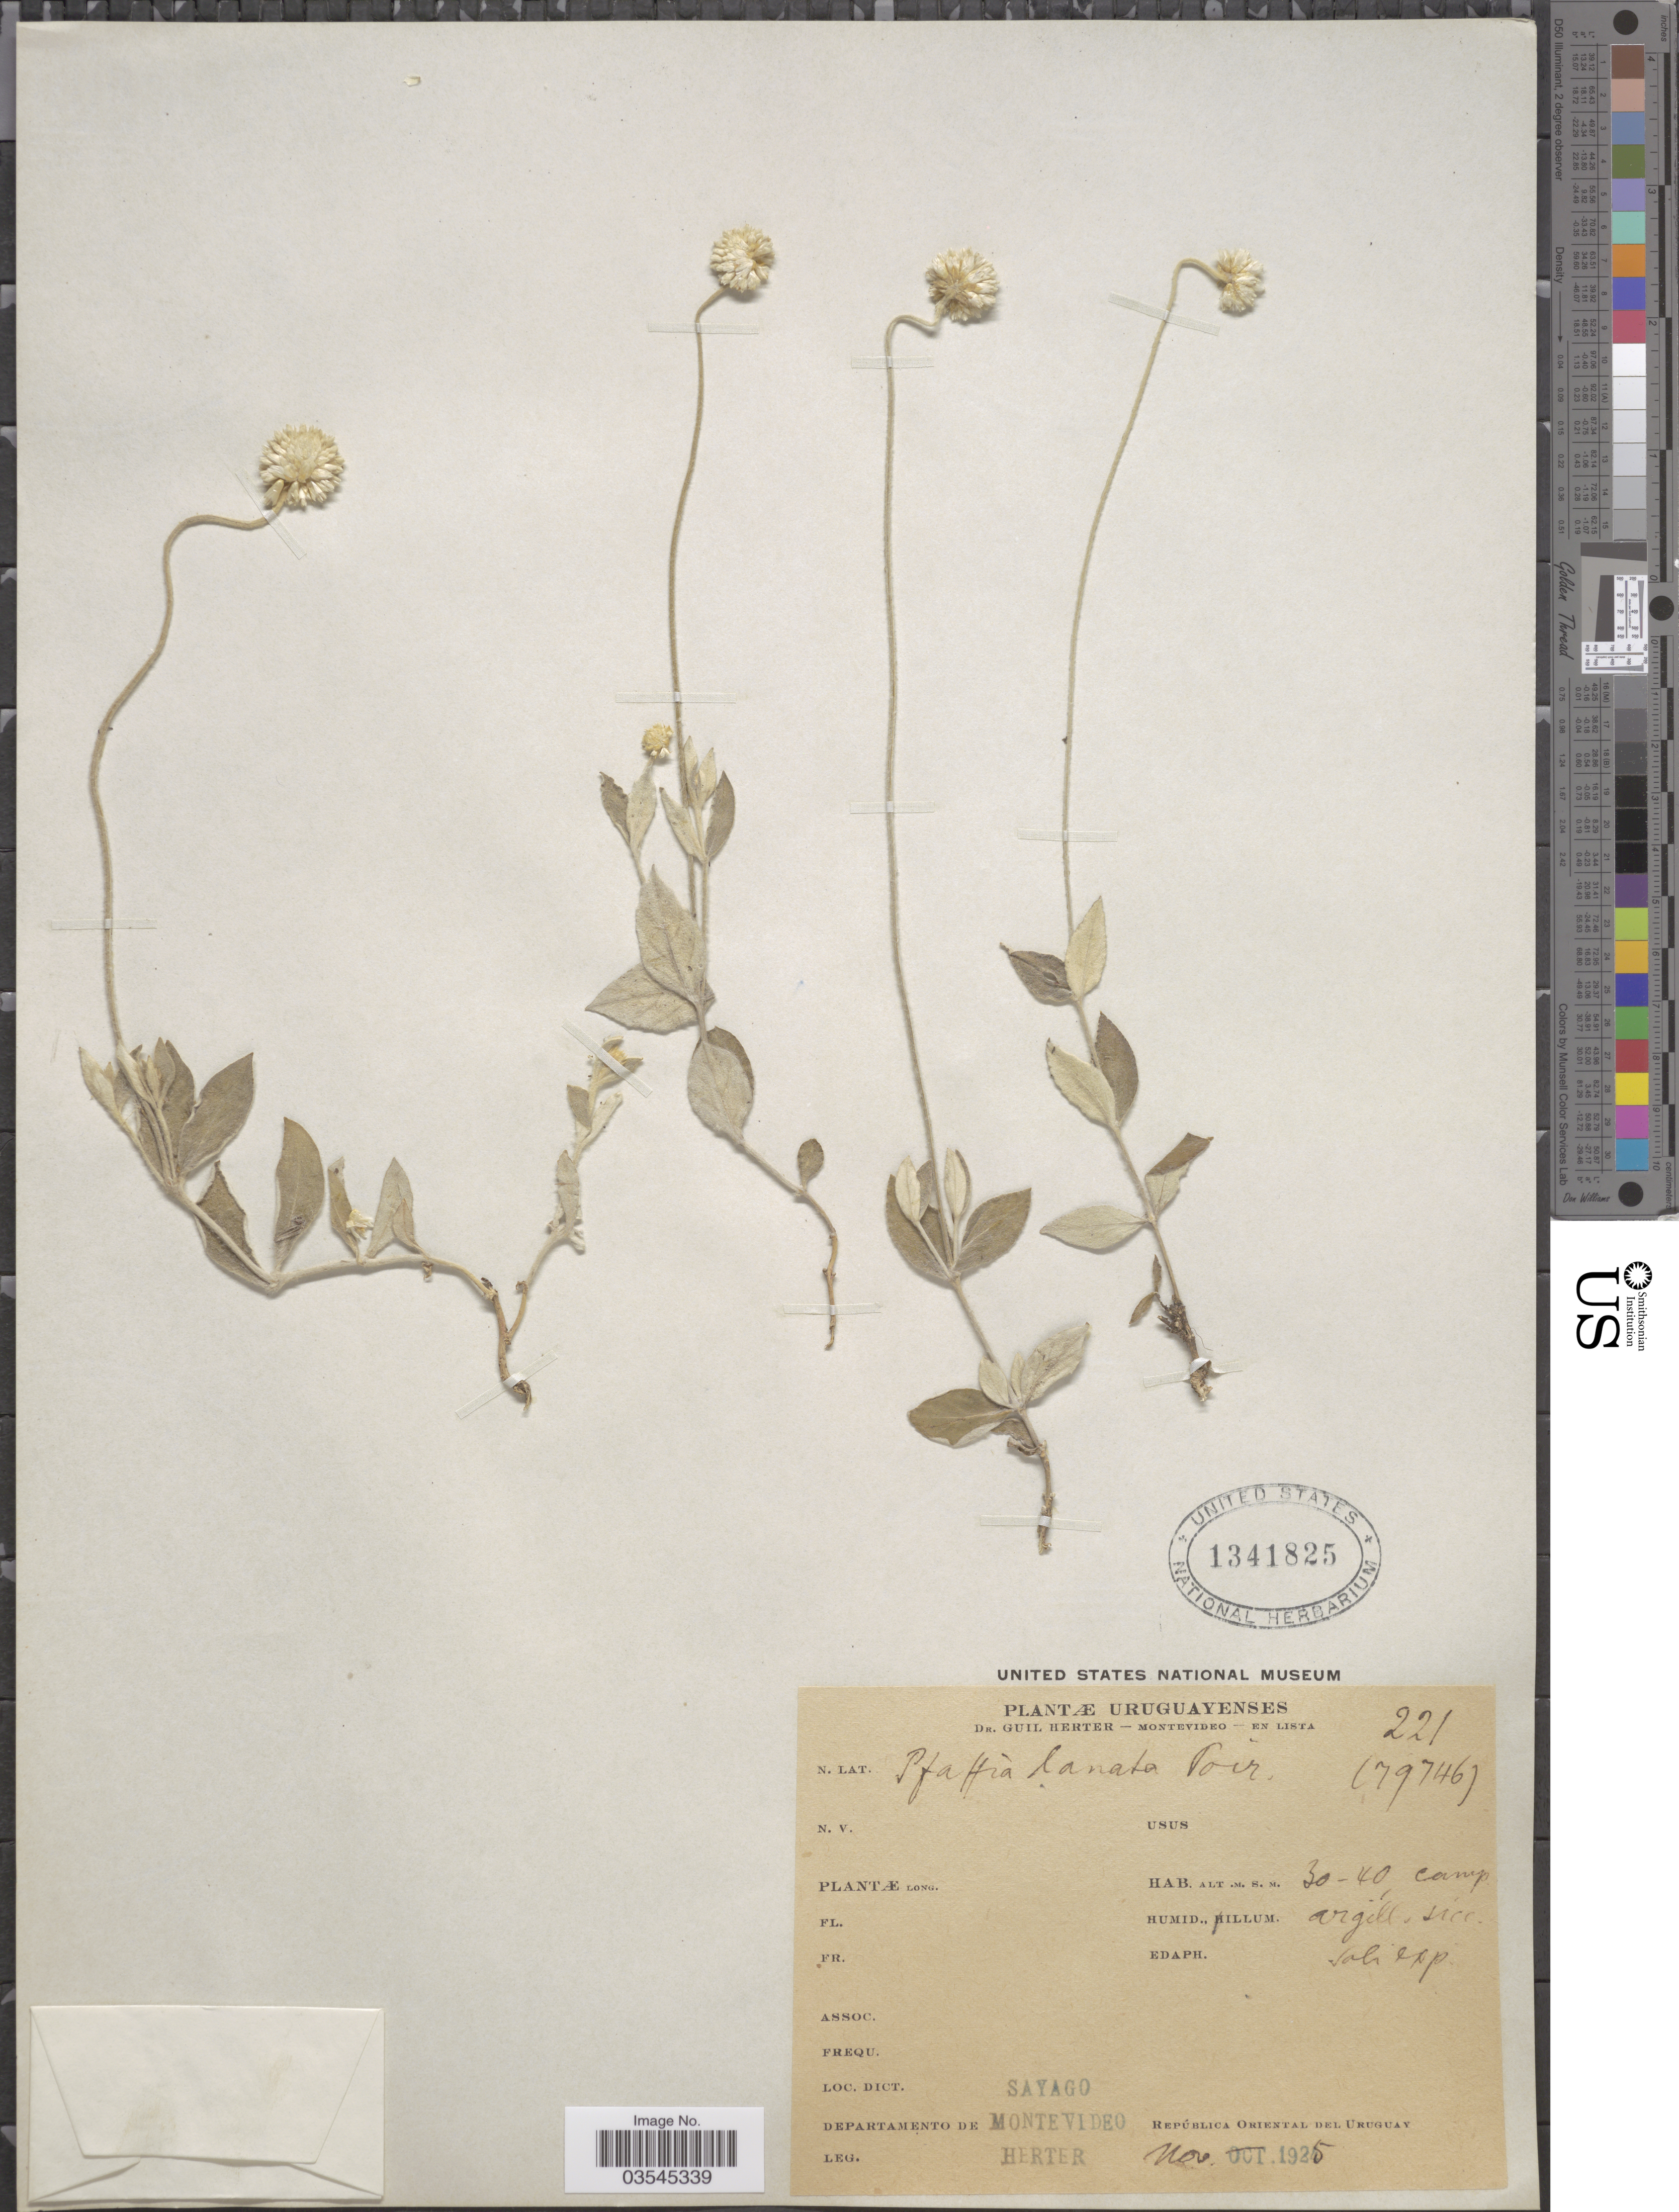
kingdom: Plantae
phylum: Tracheophyta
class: Magnoliopsida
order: Caryophyllales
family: Amaranthaceae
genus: Pfaffia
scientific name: Pfaffia gnaphaloides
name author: (L. f.) Mart.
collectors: G. Herter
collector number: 221 (79746)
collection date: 1925-11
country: Uruguay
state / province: Montevideo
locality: Sayago. Departamento de Montevideo. República Oriental del Uruguay.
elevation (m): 30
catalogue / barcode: US 1341825